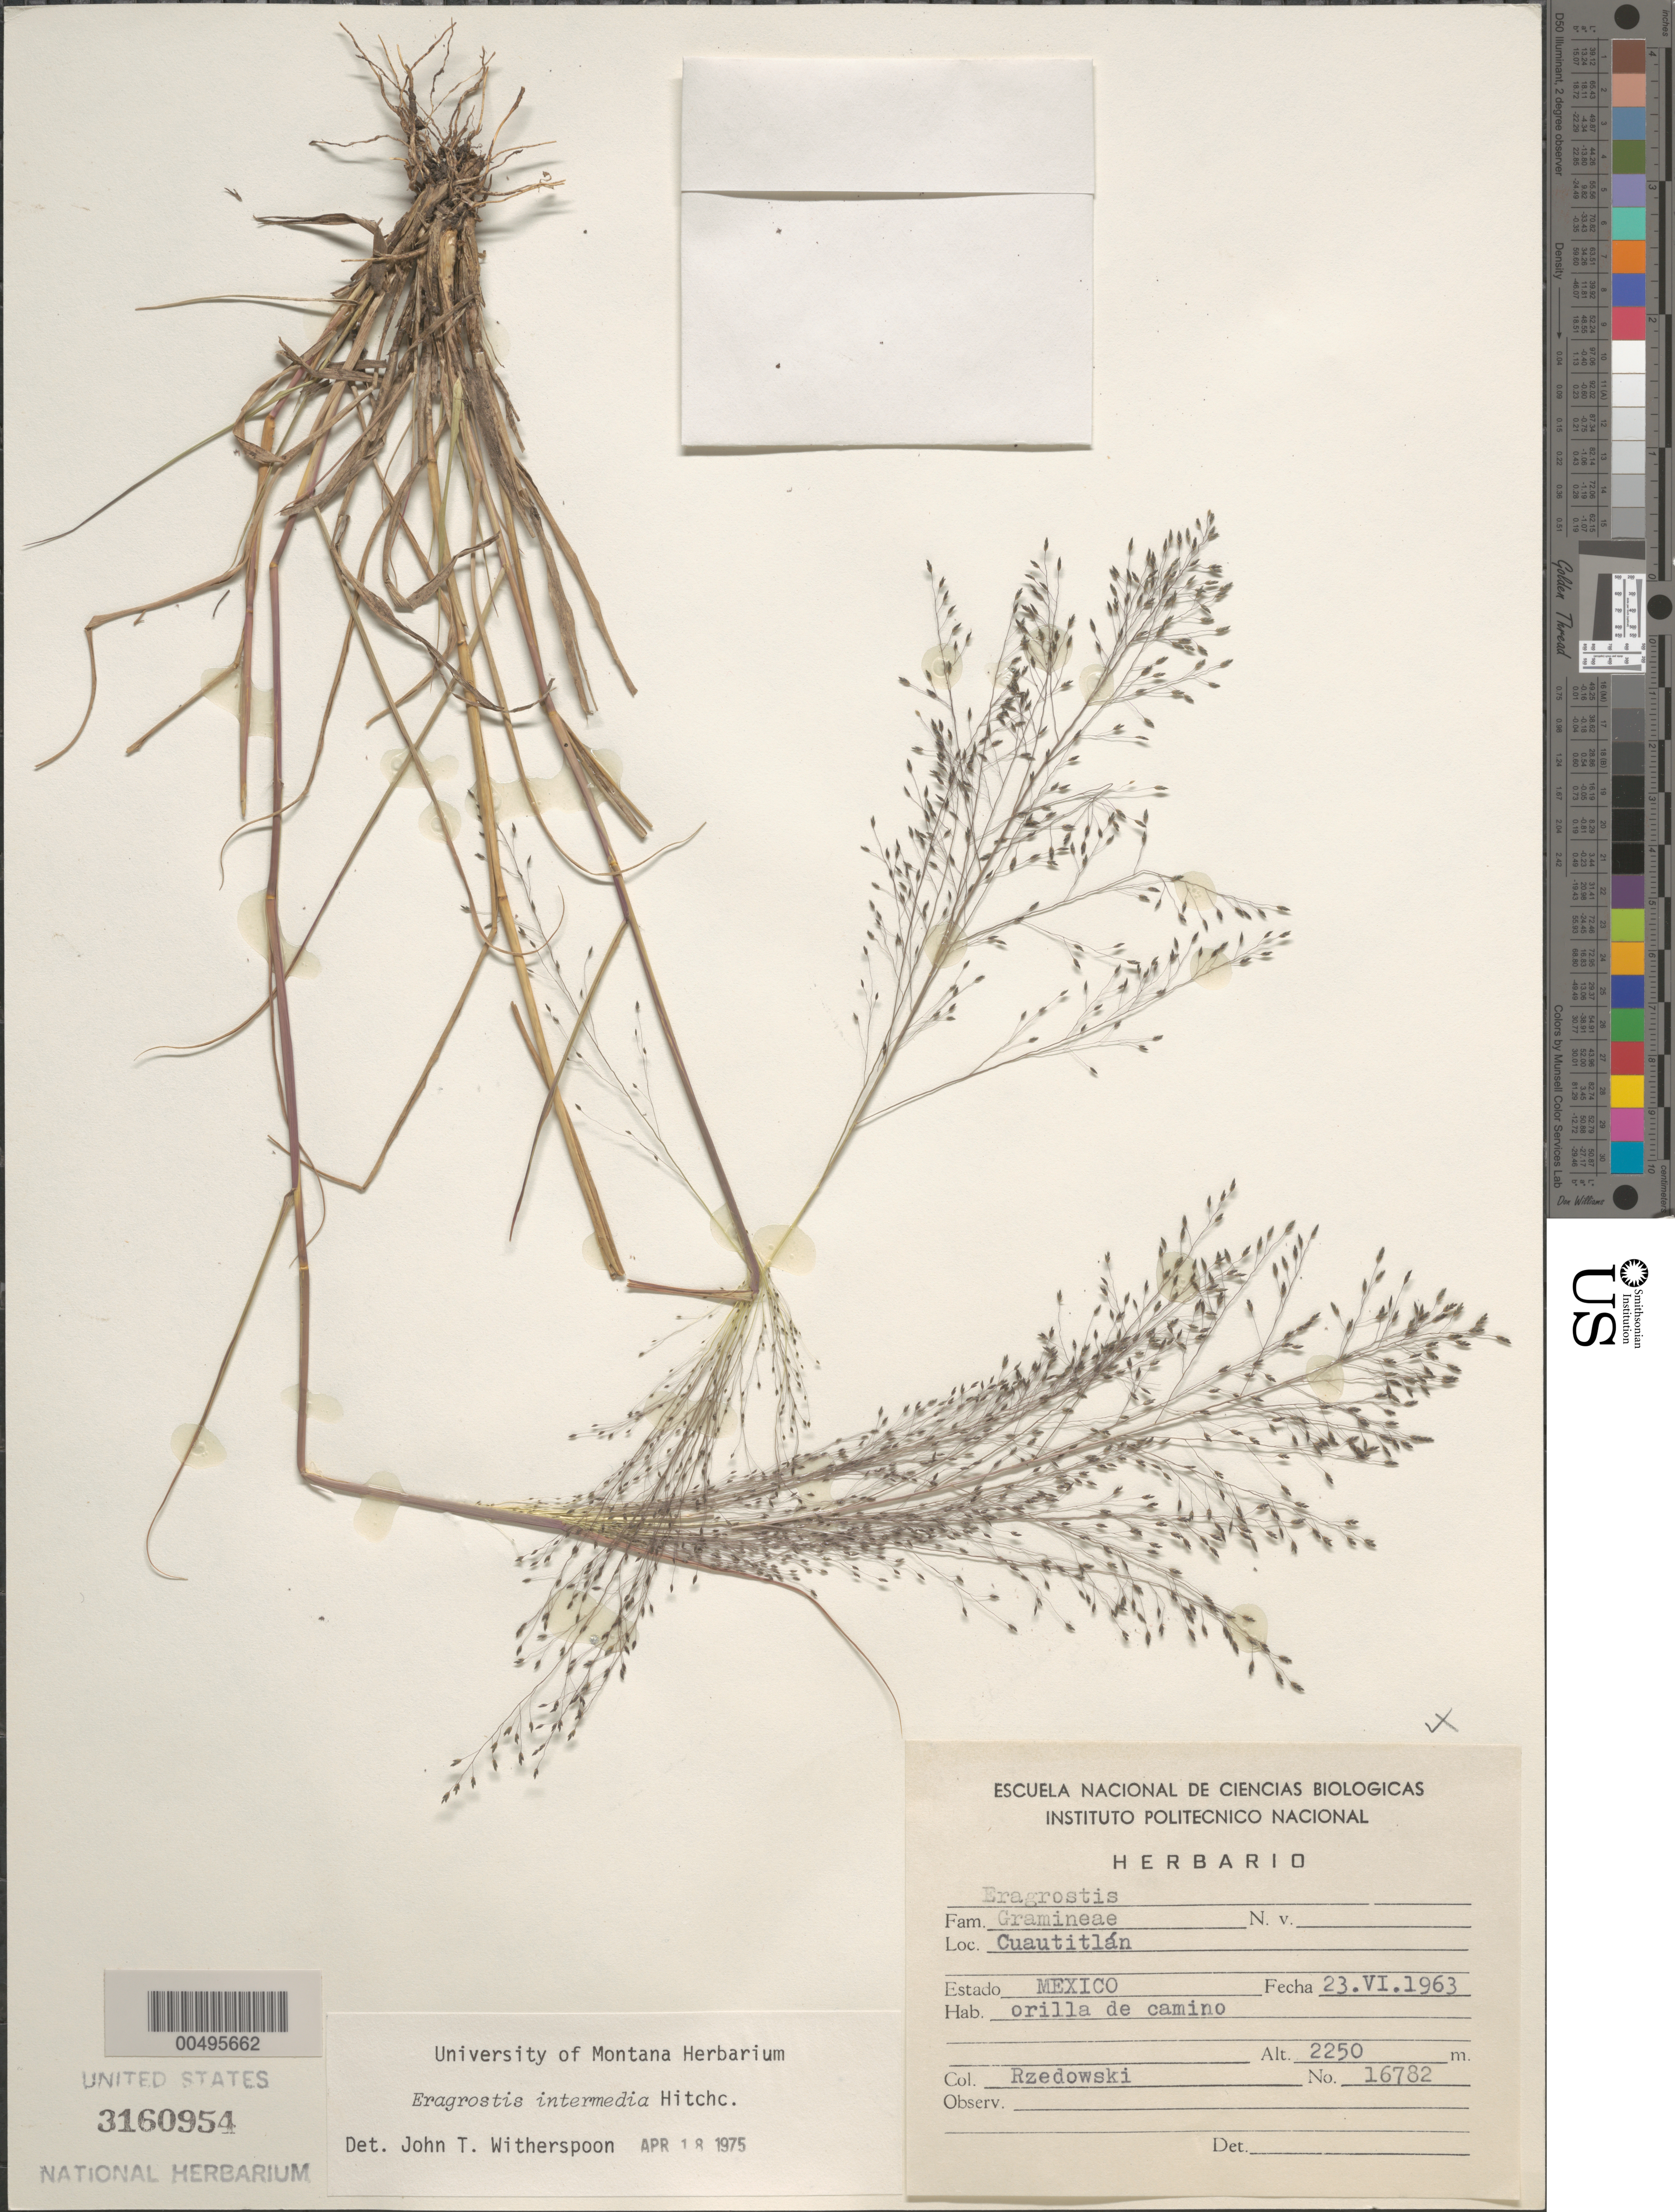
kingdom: Plantae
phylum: Tracheophyta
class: Liliopsida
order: Poales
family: Poaceae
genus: Eragrostis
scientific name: Eragrostis intermedia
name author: Hitchc.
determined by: Witherspoon, John T.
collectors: E. Rzedowski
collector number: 16782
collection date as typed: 23 Jun 1963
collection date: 1963-06-23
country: Mexico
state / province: México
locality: Cuautitlán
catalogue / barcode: US 3160954